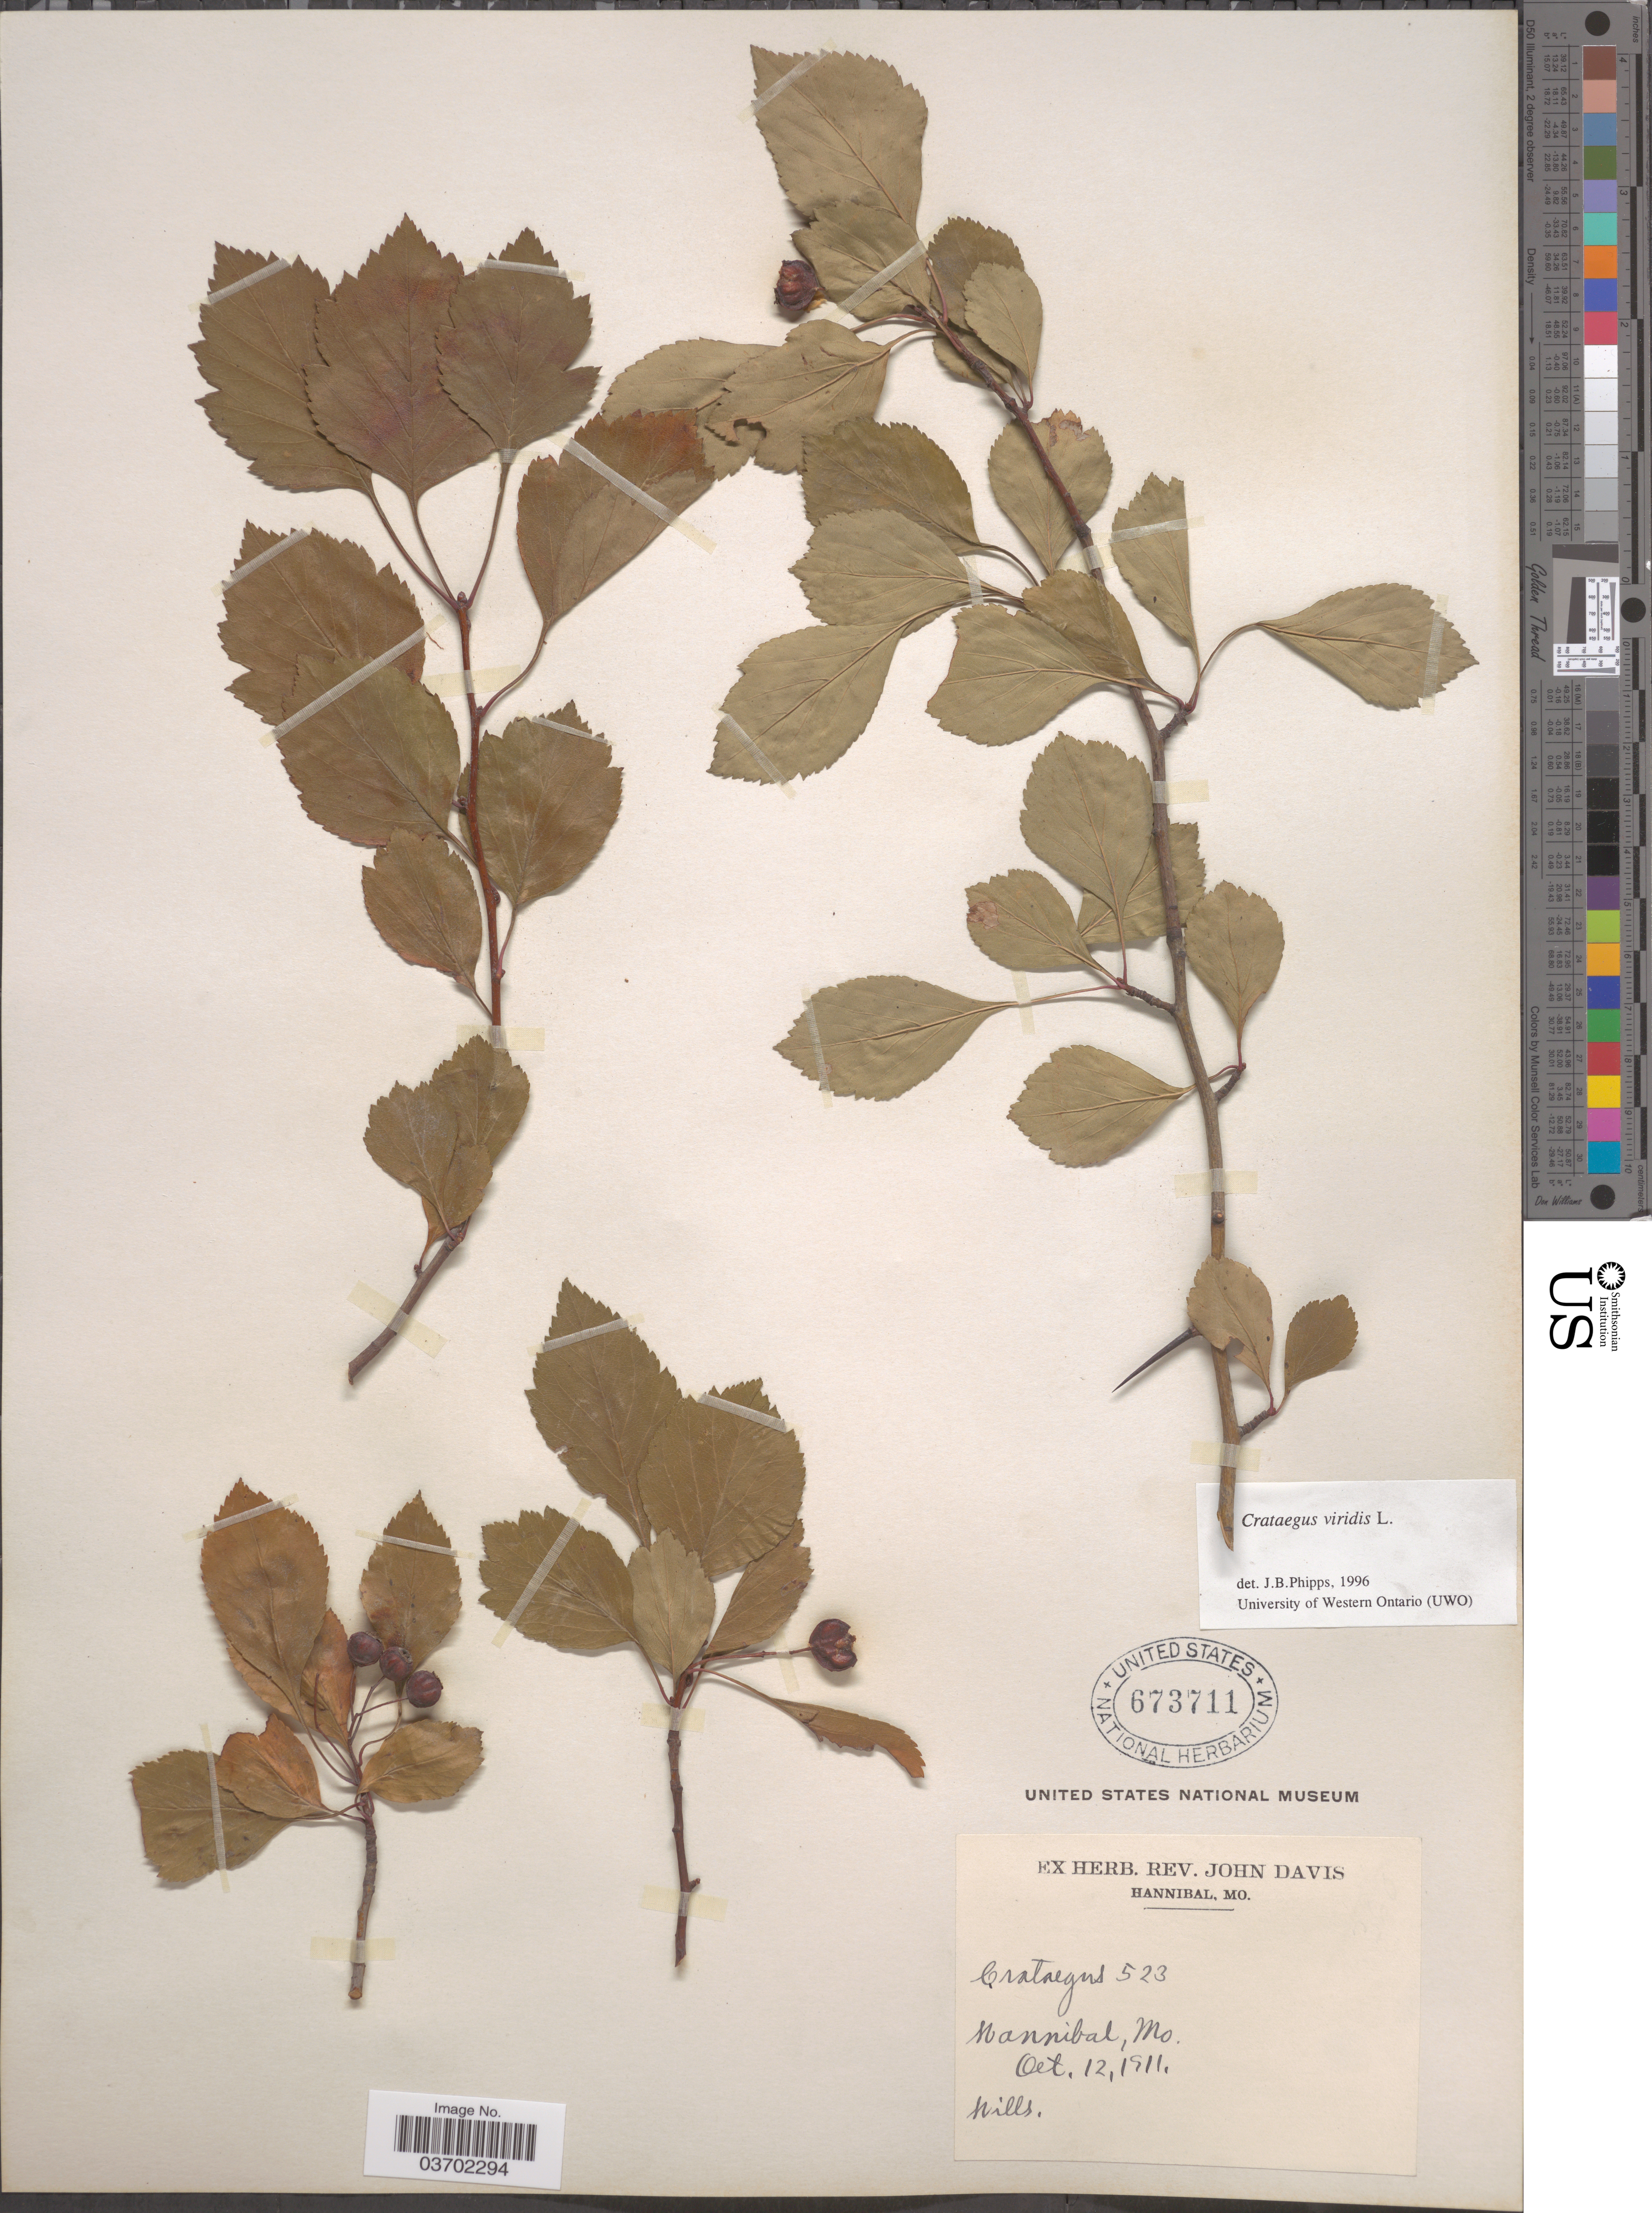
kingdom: Plantae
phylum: Tracheophyta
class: Magnoliopsida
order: Rosales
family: Rosaceae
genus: Crataegus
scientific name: Crataegus viridis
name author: L.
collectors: ex herb. Rev. John Davis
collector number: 523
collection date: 1911-10-12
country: United States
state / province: Missouri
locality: Hannibal.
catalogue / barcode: US 673711